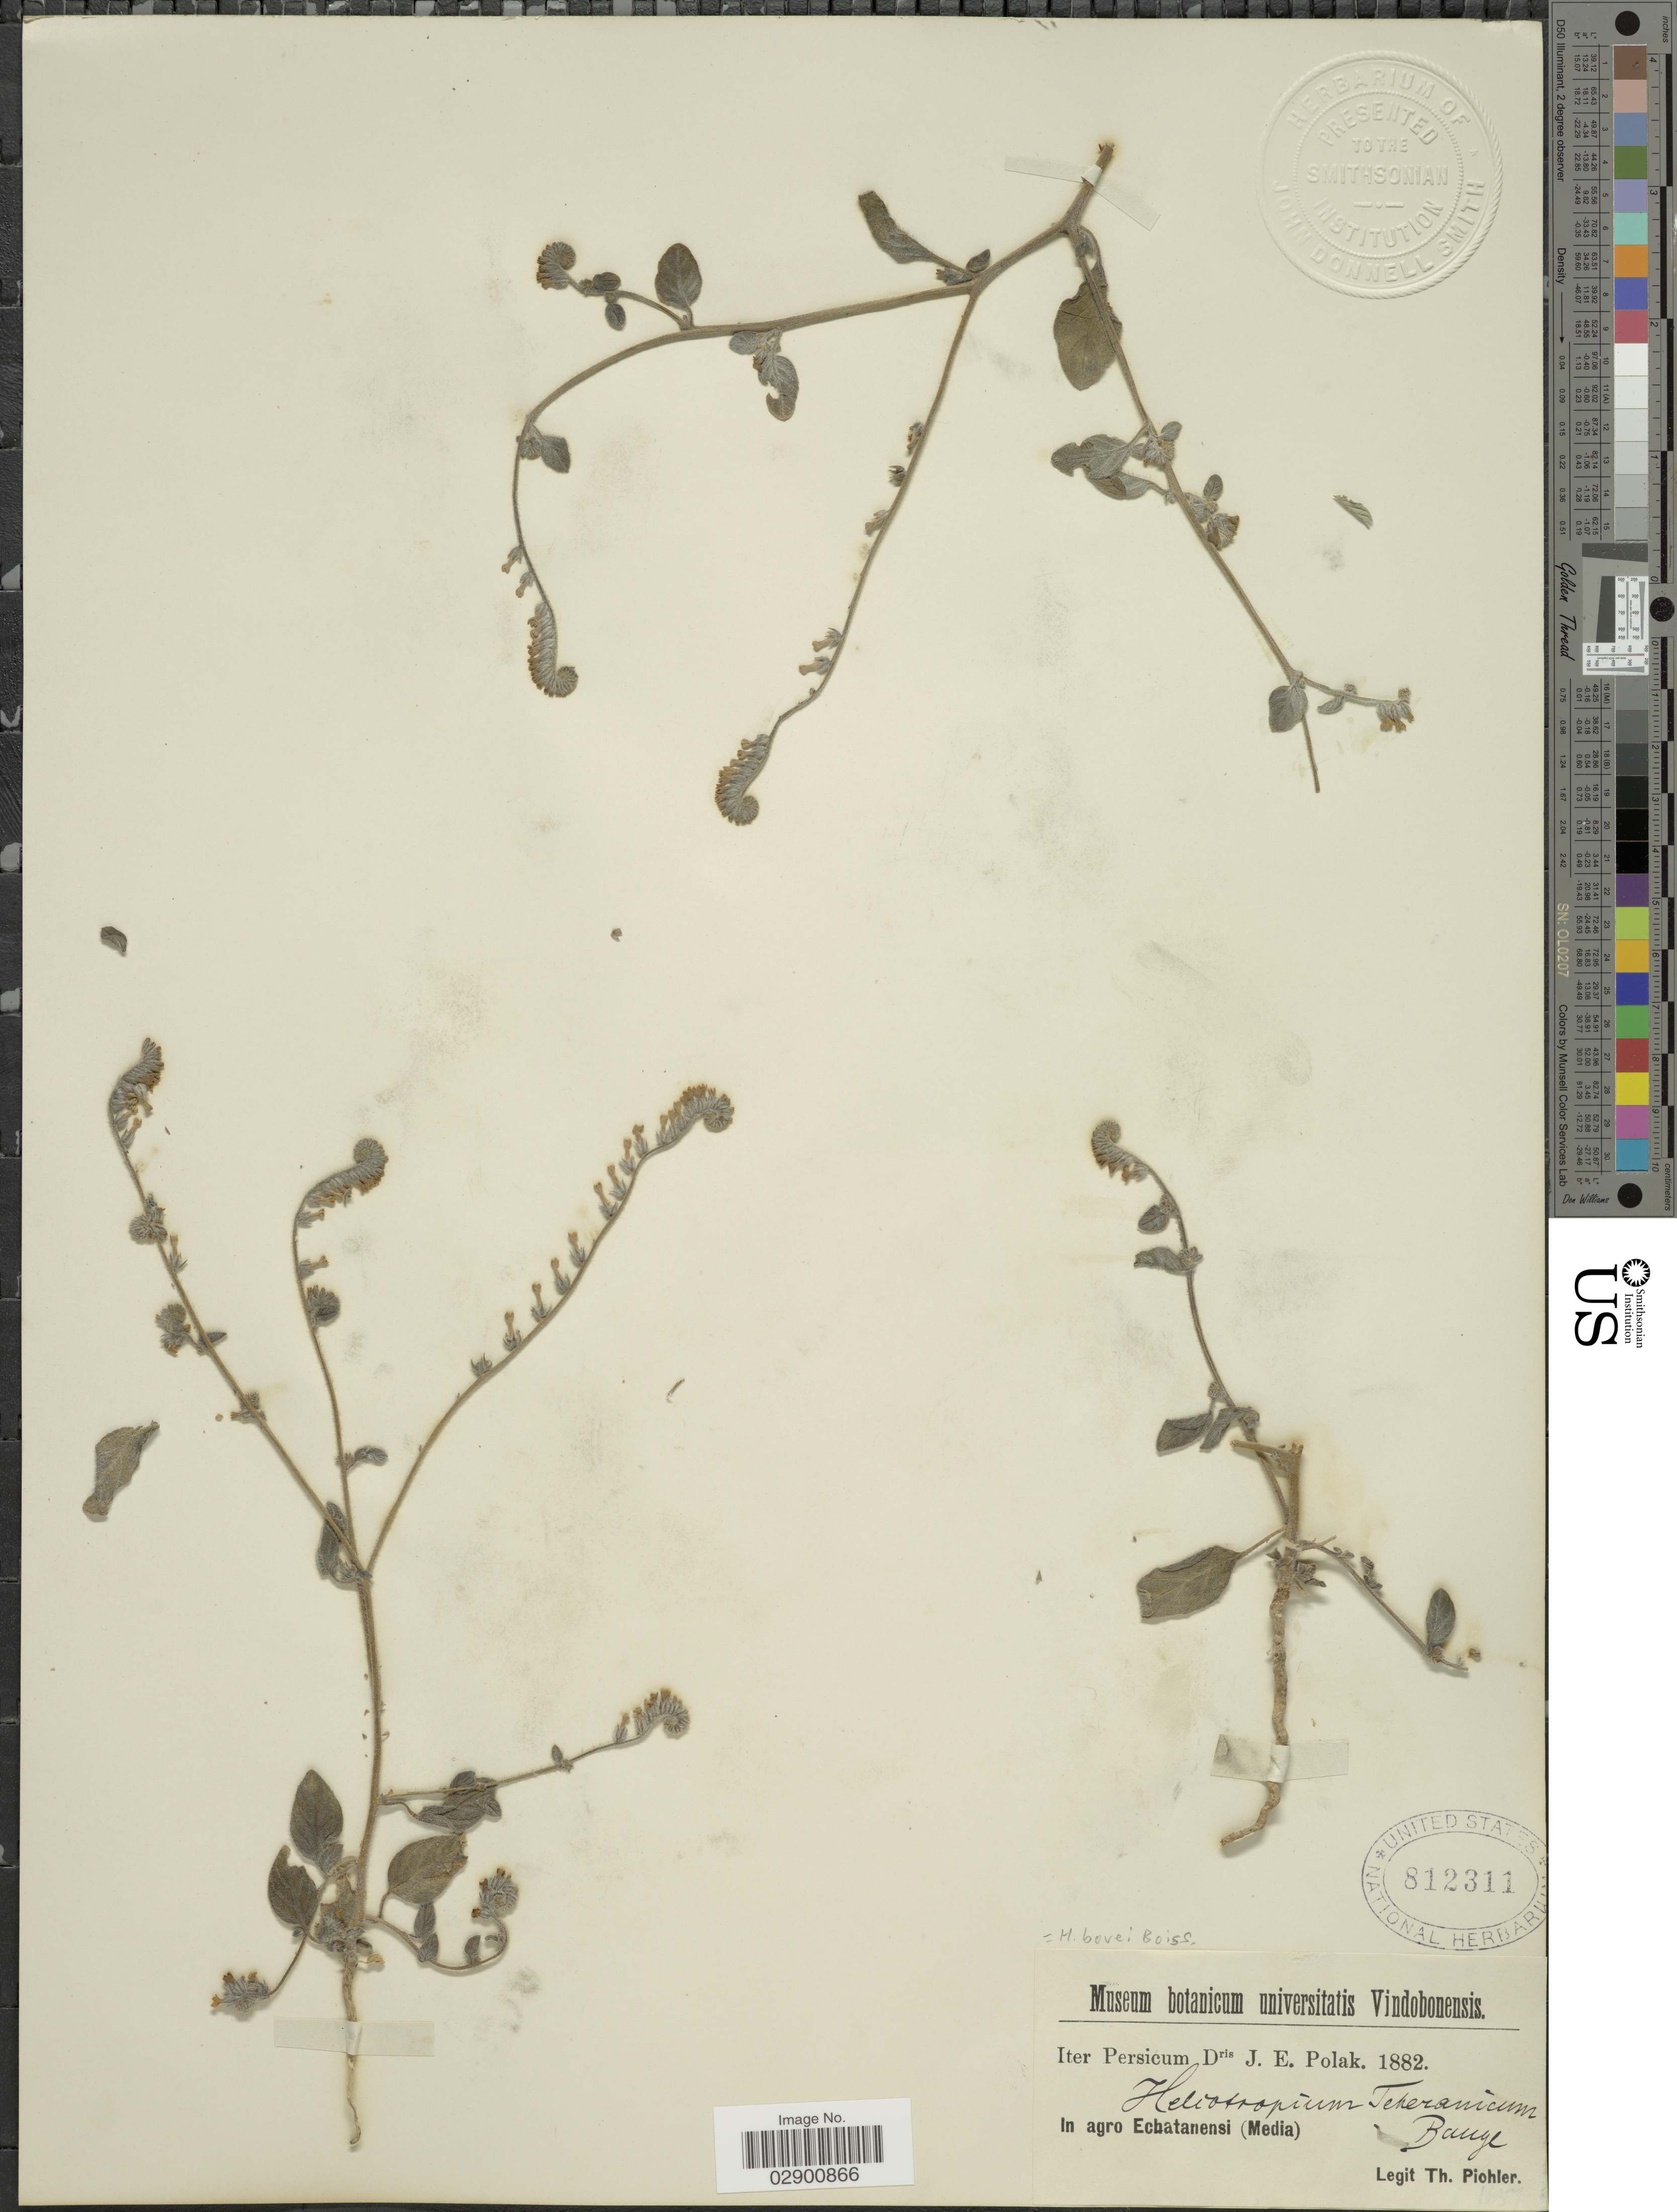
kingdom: Plantae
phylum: Tracheophyta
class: Magnoliopsida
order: Boraginales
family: Heliotropiaceae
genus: Heliotropium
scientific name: Heliotropium bovei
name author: Boiss.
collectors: T. Pichler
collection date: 1882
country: Iran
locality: Iter Persicum. In agro Echatanensi (Media).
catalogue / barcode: US 812311